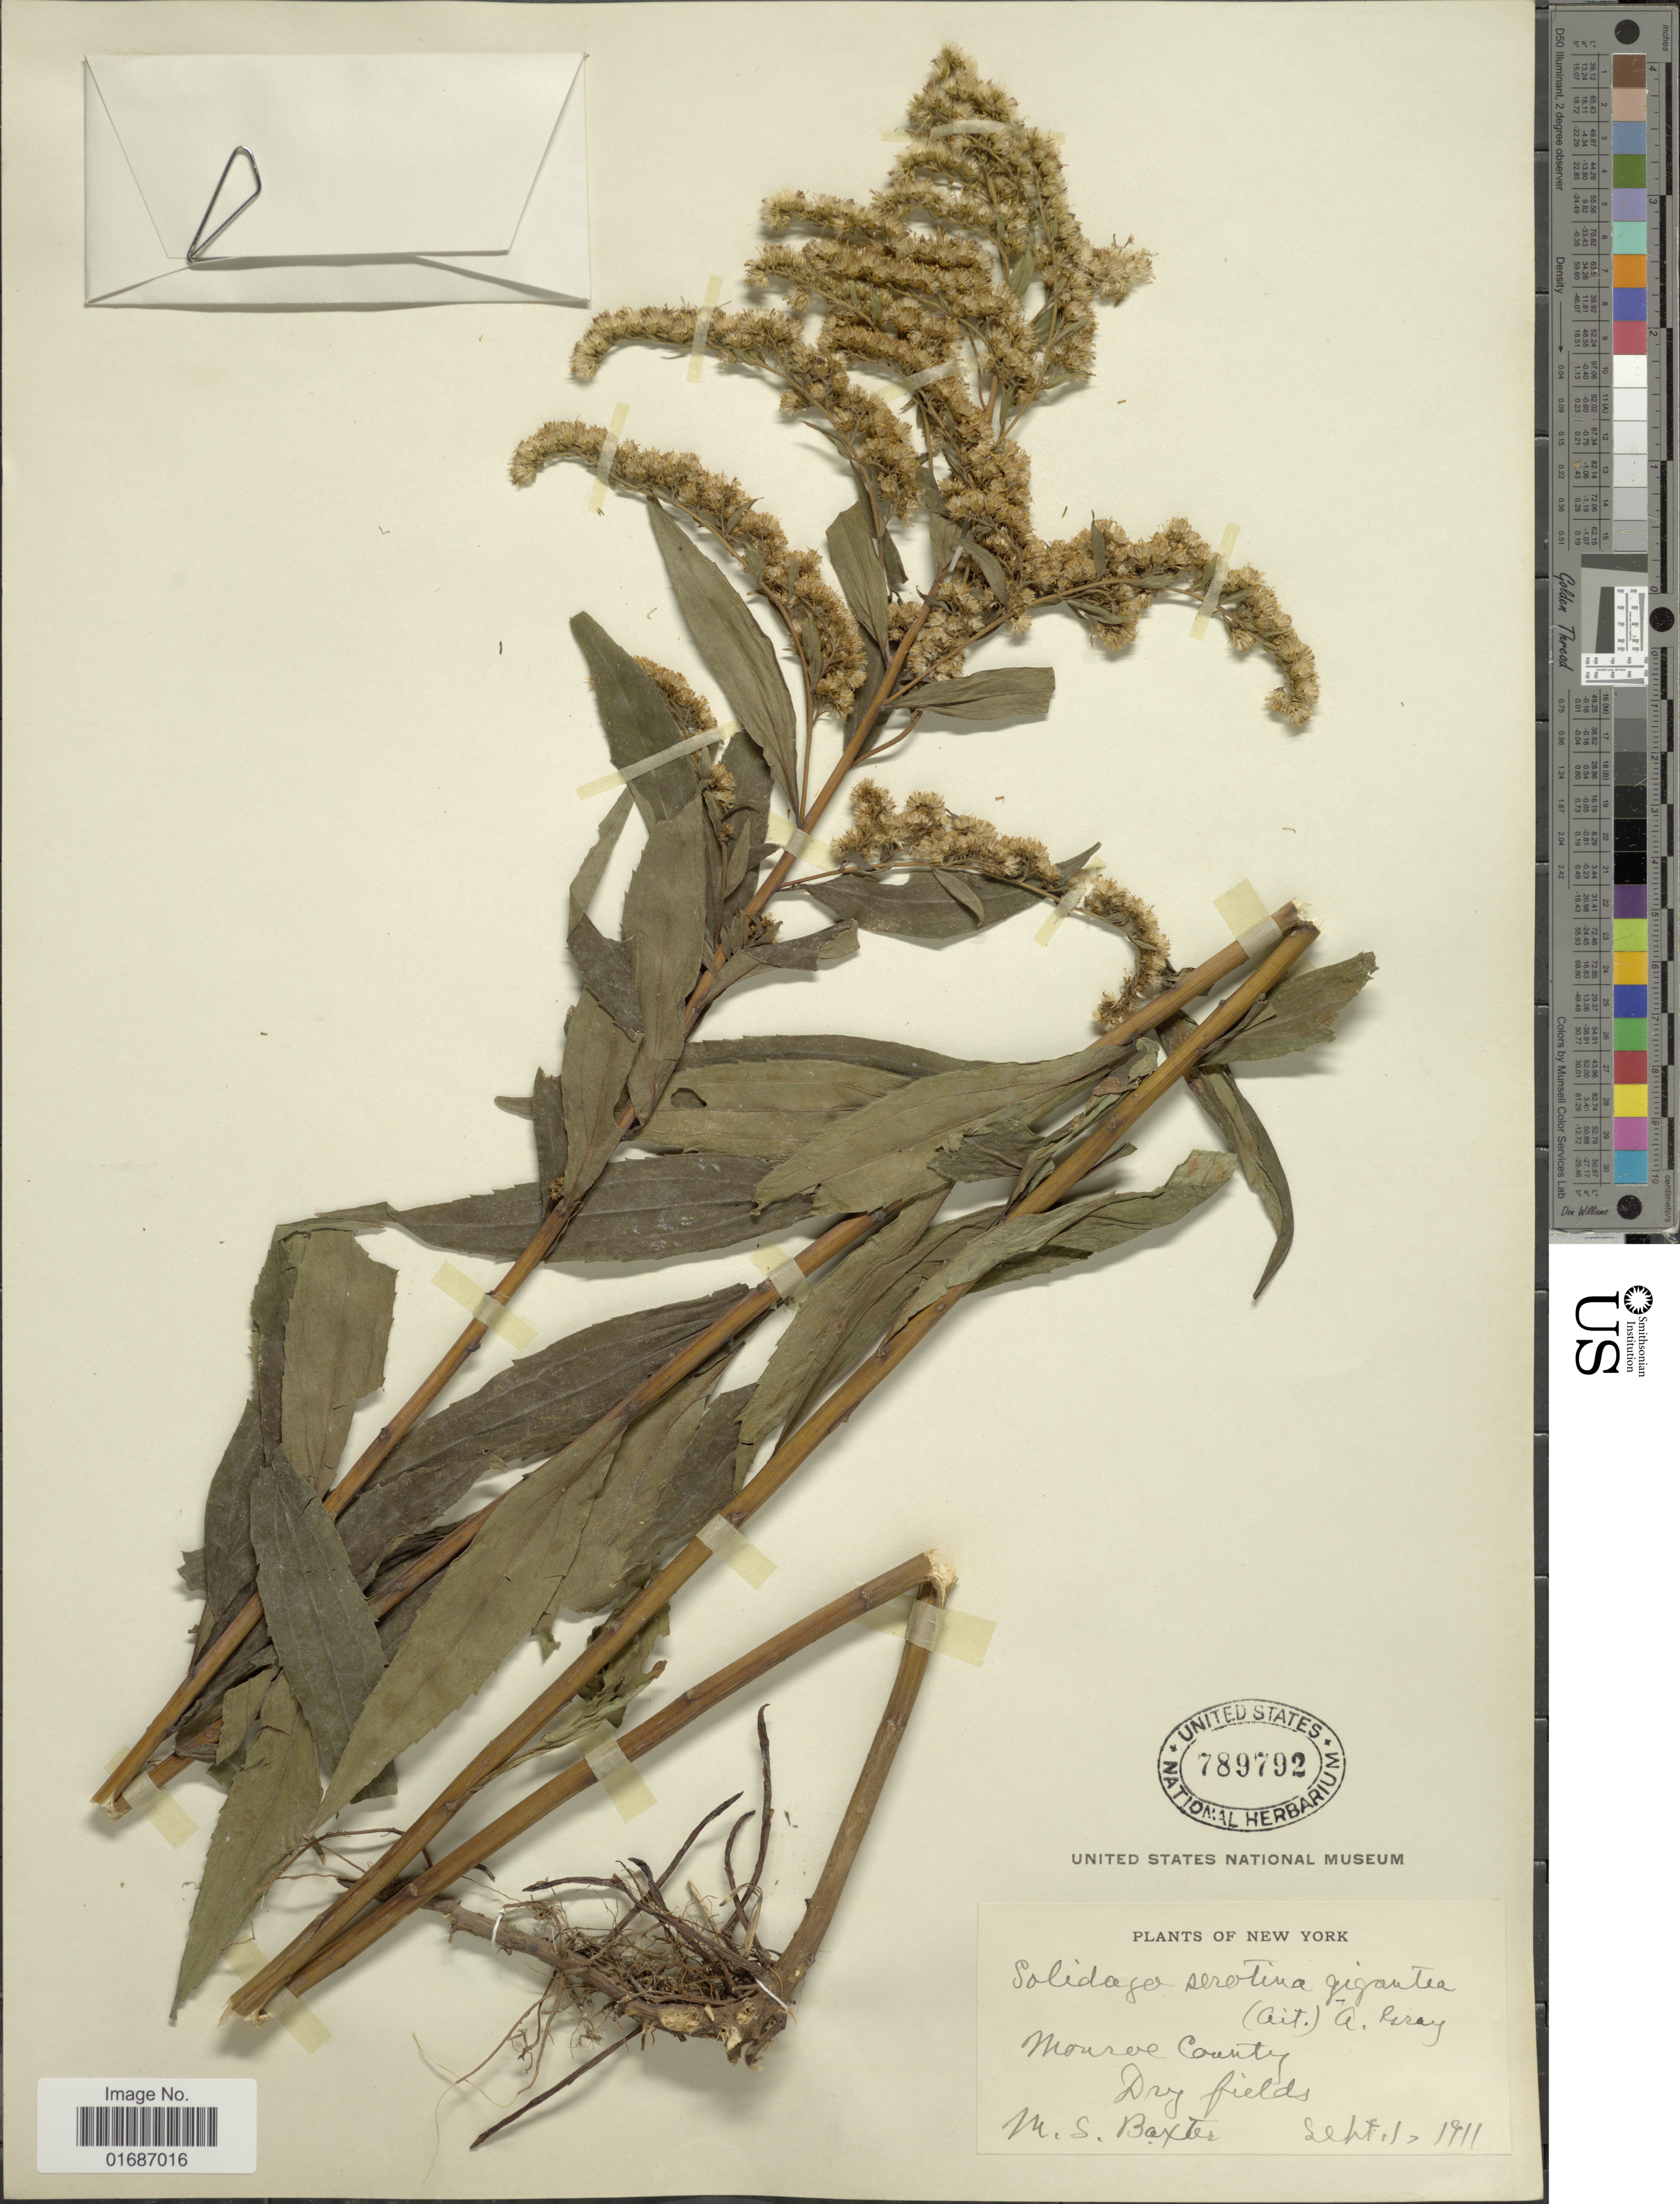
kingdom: Plantae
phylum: Tracheophyta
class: Magnoliopsida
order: Asterales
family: Asteraceae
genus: Solidago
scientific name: Solidago gigantea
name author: Aiton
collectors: M. Baxter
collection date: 1911-09-01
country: United States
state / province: New York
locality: Monroe County, Dry fields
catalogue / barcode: US 789792